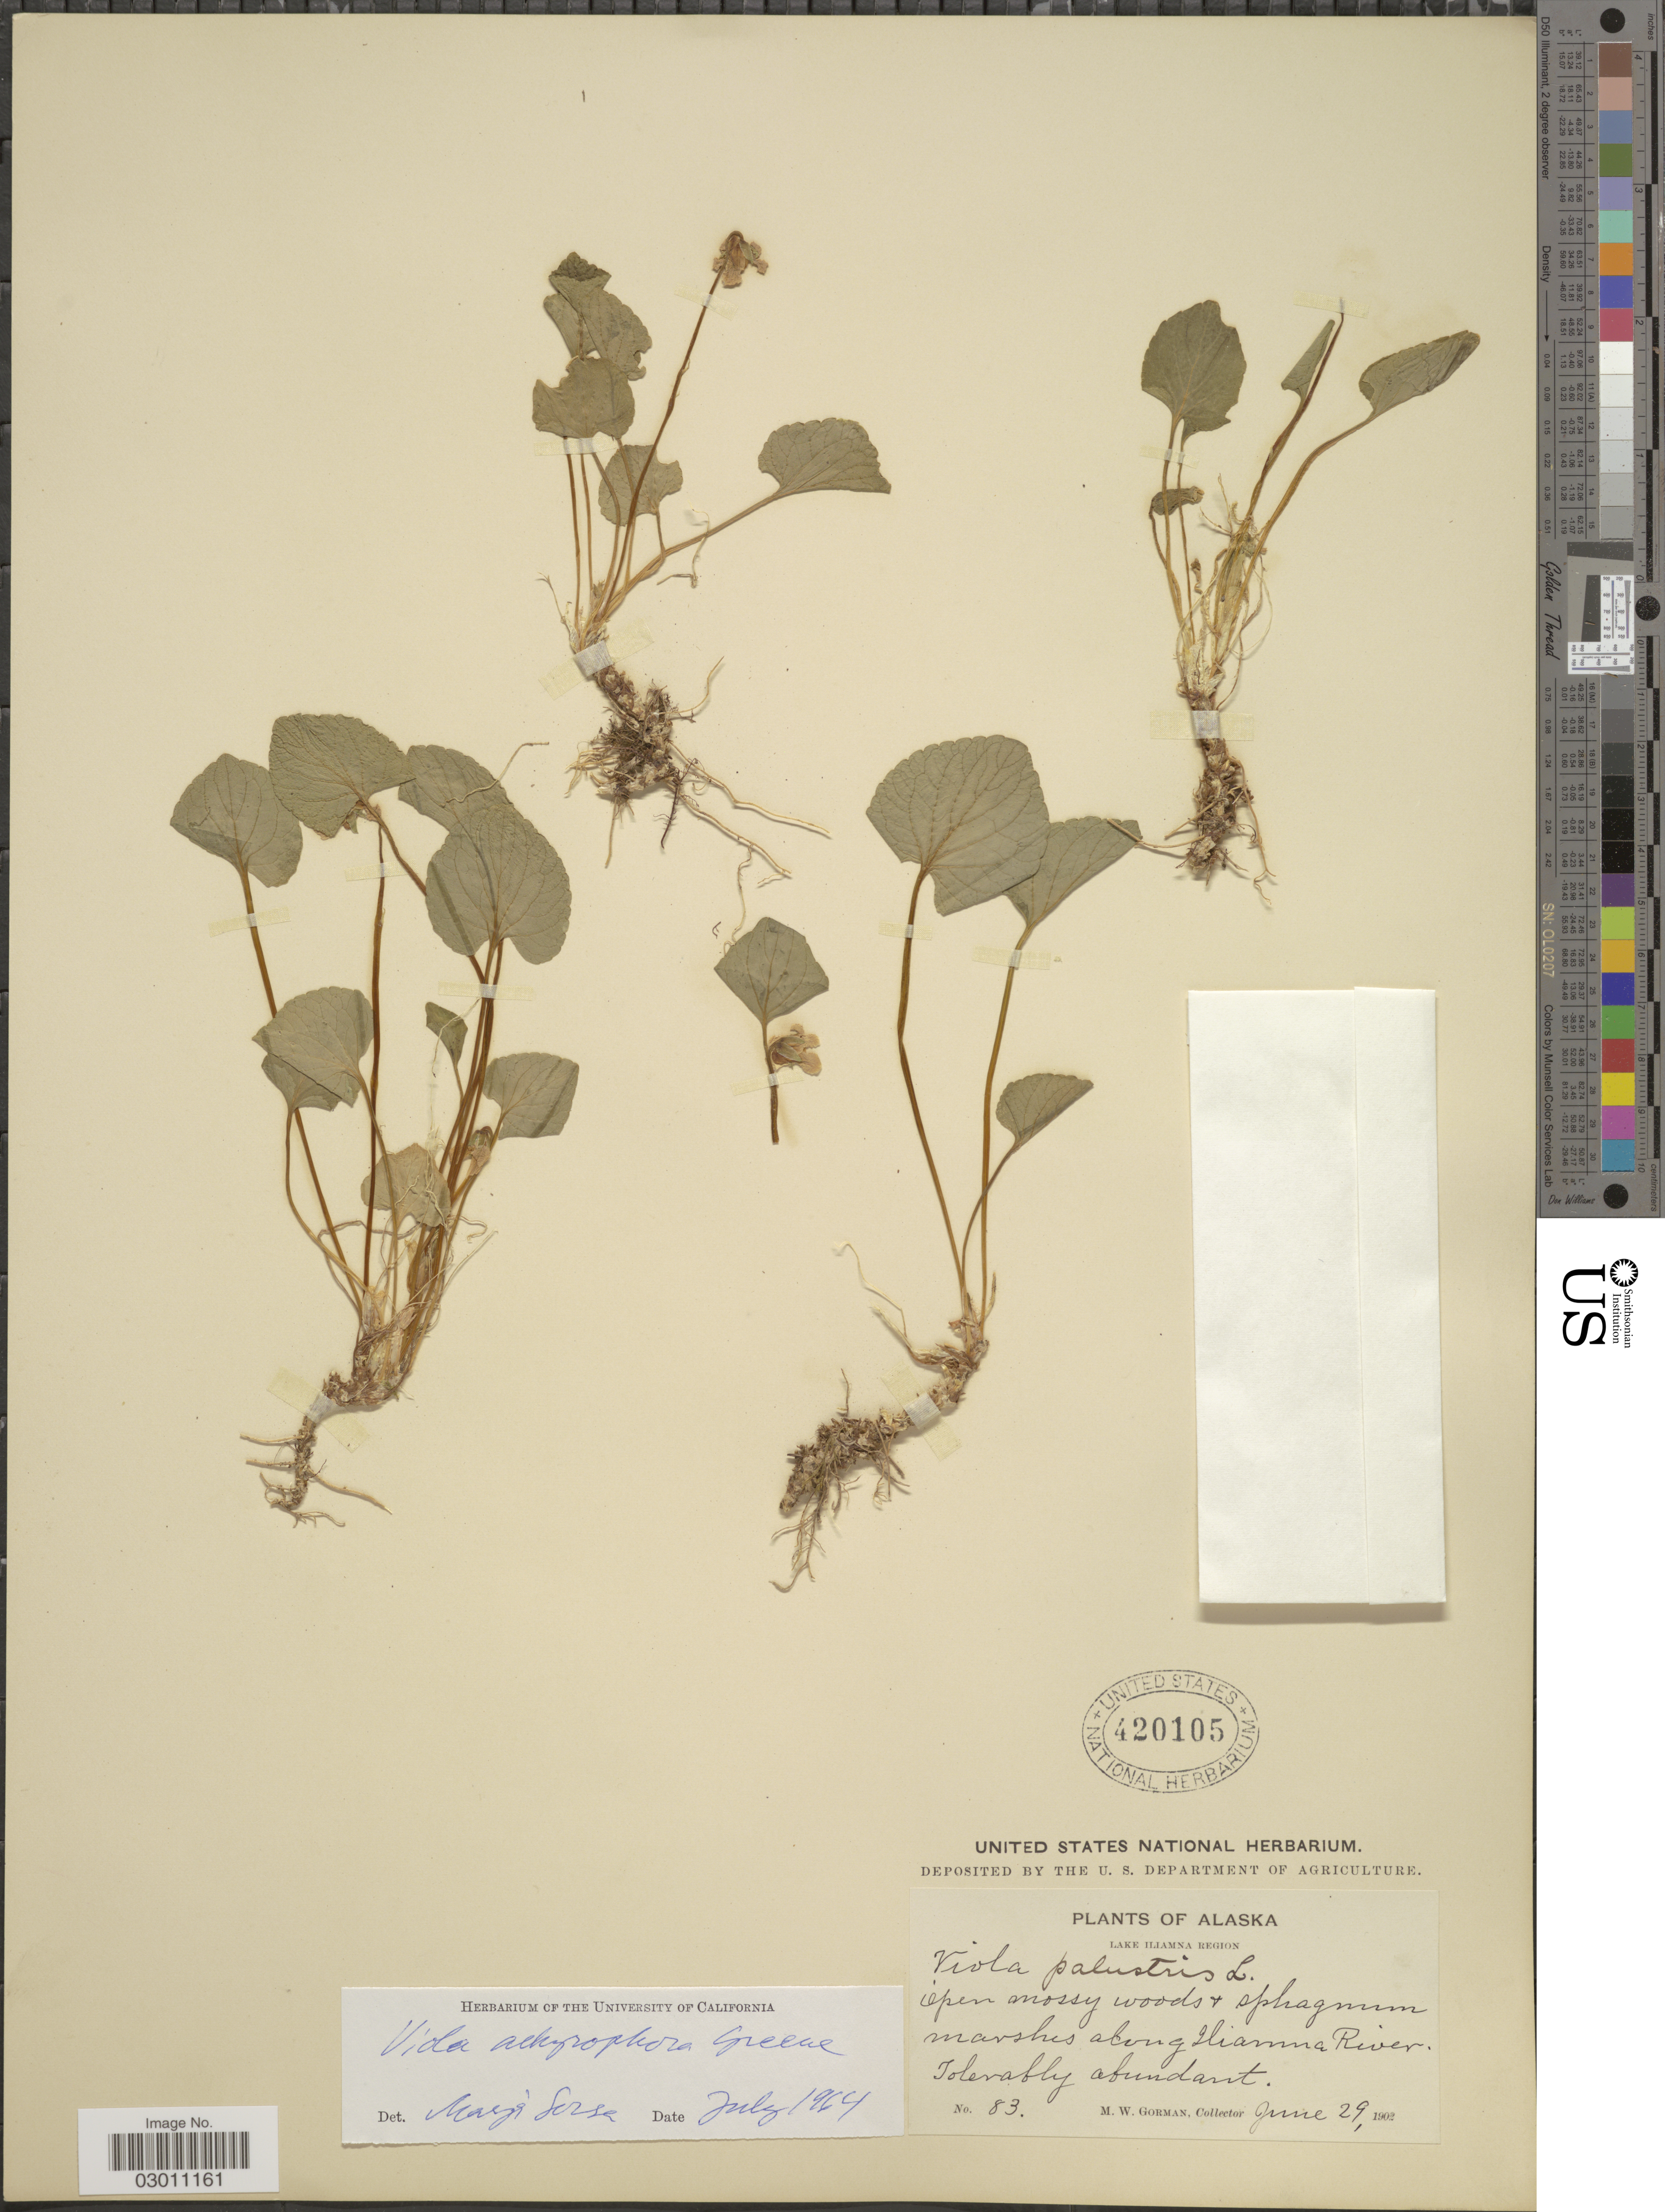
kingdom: Plantae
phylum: Tracheophyta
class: Magnoliopsida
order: Malpighiales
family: Violaceae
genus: Viola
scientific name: Viola achyrophora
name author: Greene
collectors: M. W. Gorman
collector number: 83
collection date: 1902-06-29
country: United States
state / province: Alaska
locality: Lake Iliamna Region. Along Iliamna River.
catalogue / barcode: US 420105